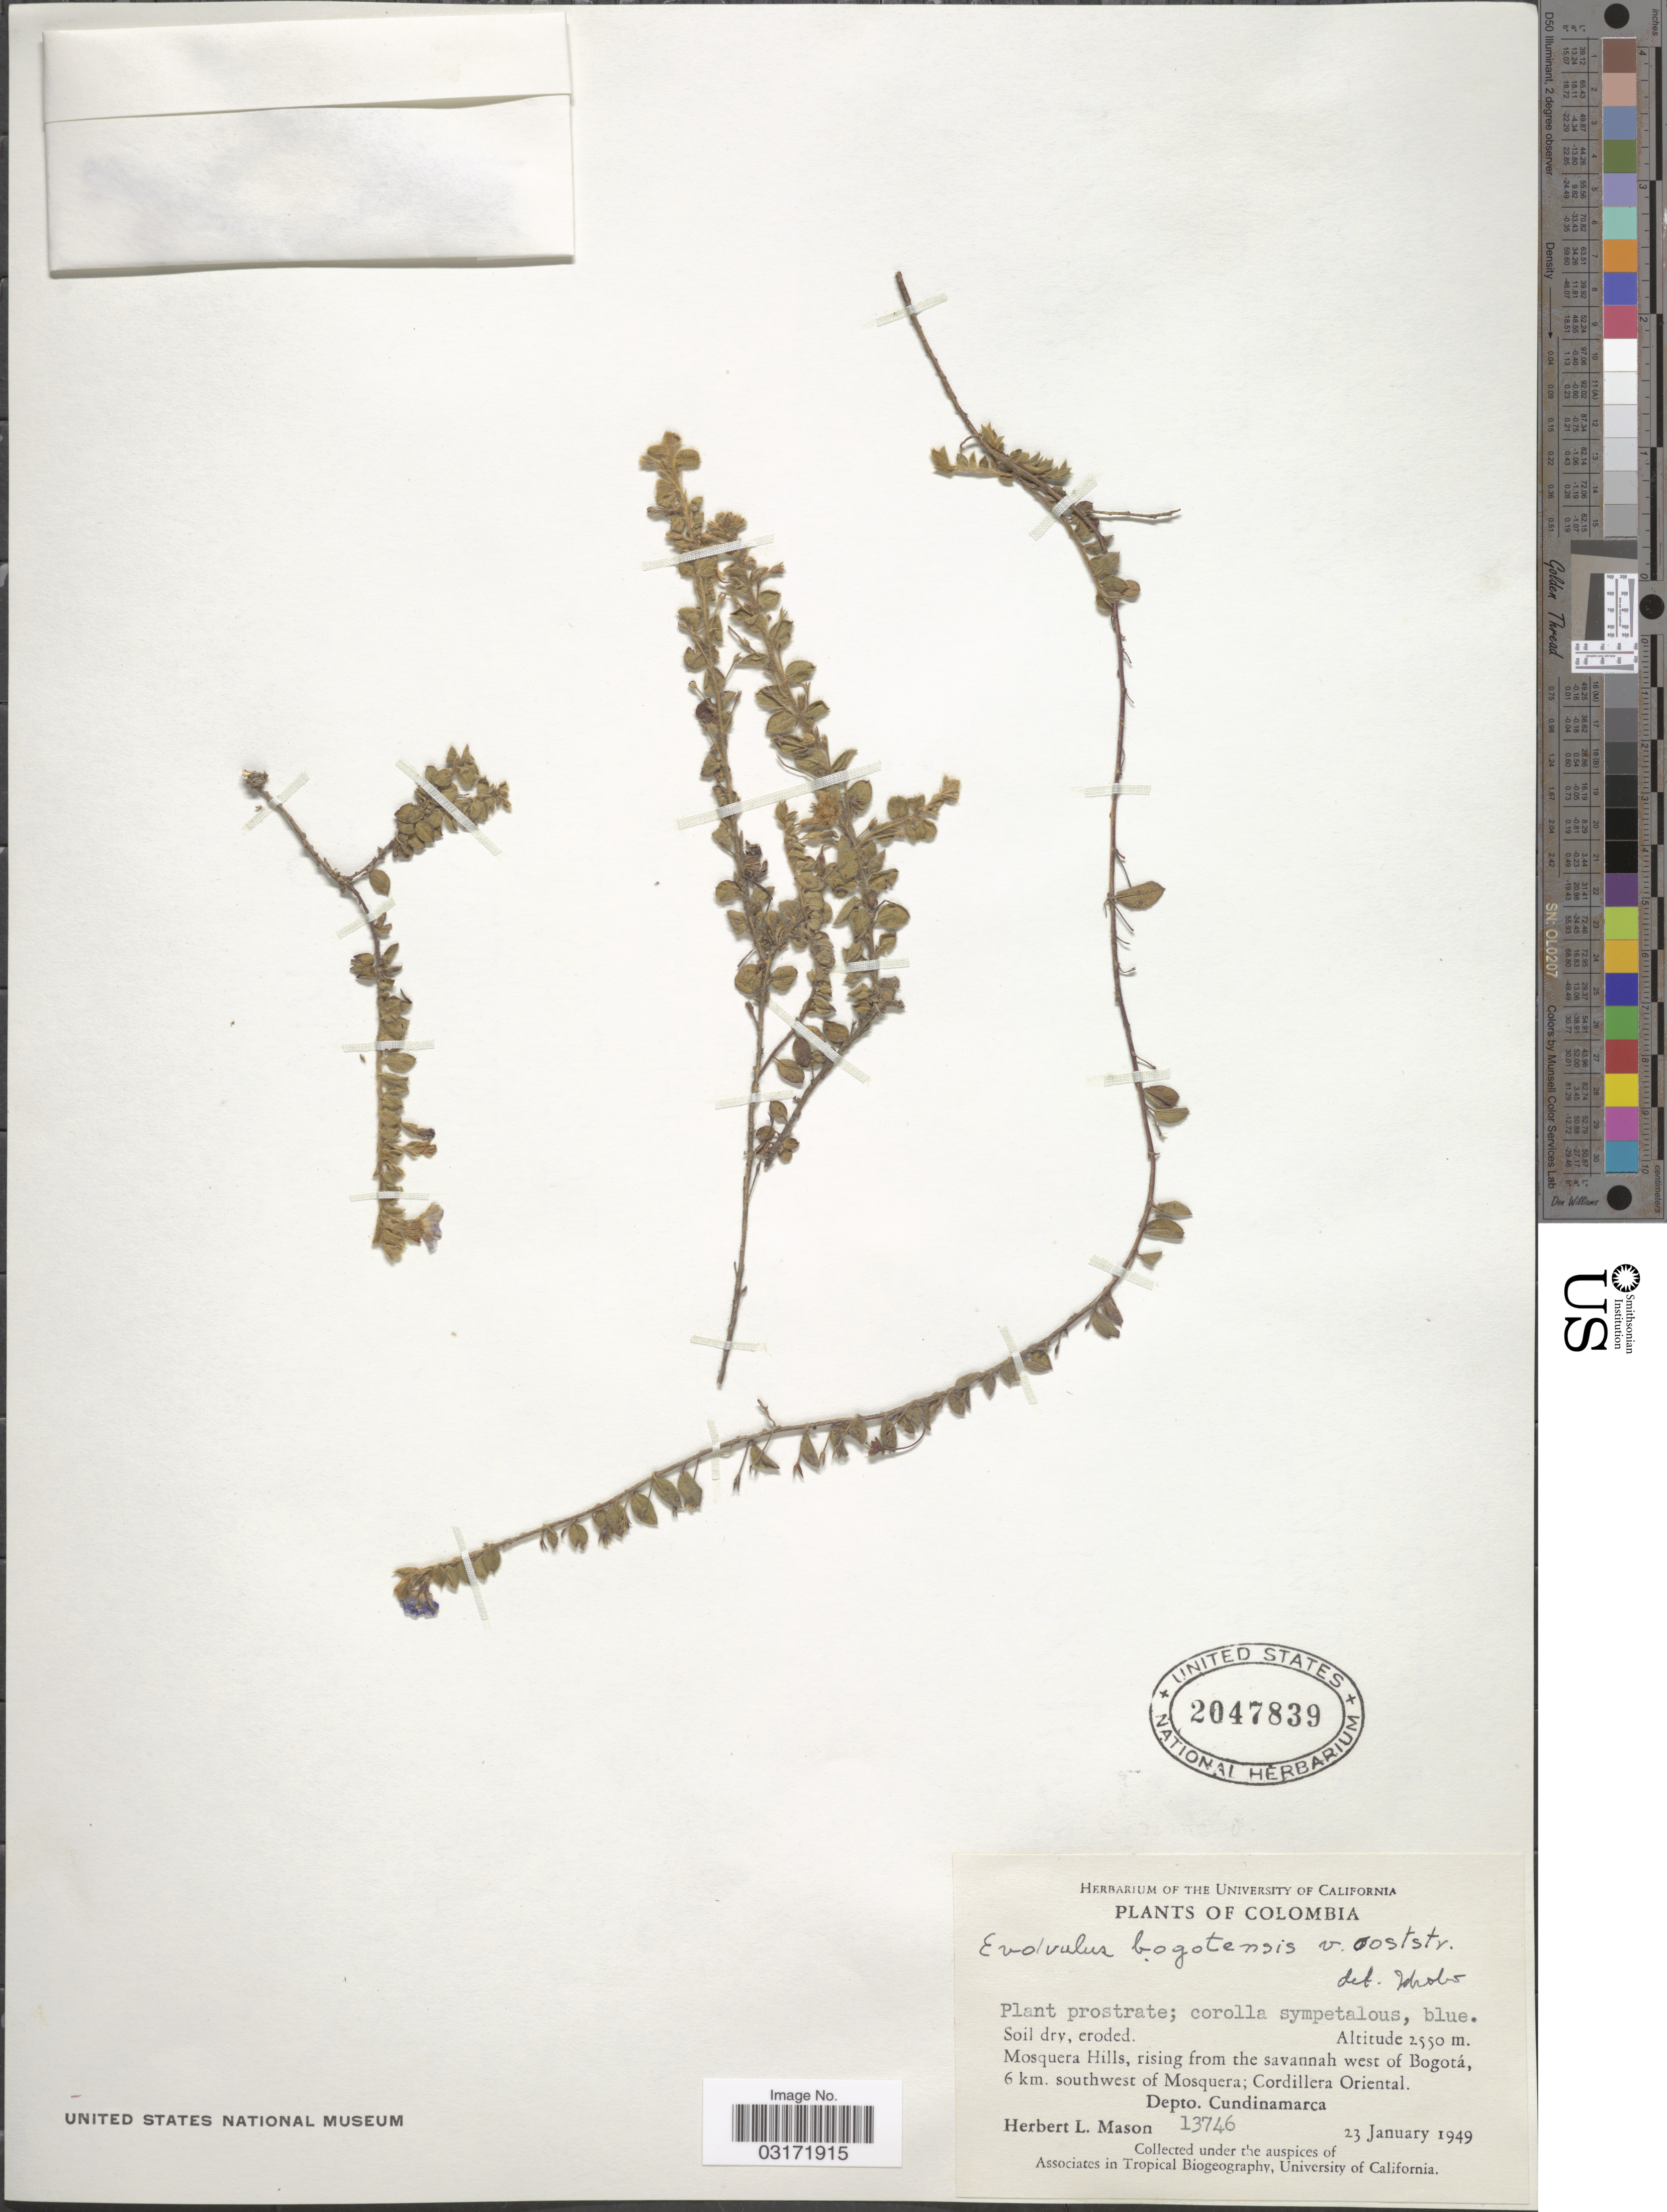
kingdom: Plantae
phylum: Tracheophyta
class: Magnoliopsida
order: Solanales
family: Convolvulaceae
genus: Evolvulus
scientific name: Evolvulus bogotensis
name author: Ooststr.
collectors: H. L. Mason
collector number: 13746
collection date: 1949-01-23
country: Colombia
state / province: Cundinamarca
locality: Mosquera Hills, rising from the savannah west of Bogotá, 6 km. southwest of Mosquera; Cordillera Oriental.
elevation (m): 2550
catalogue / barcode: US 2047839